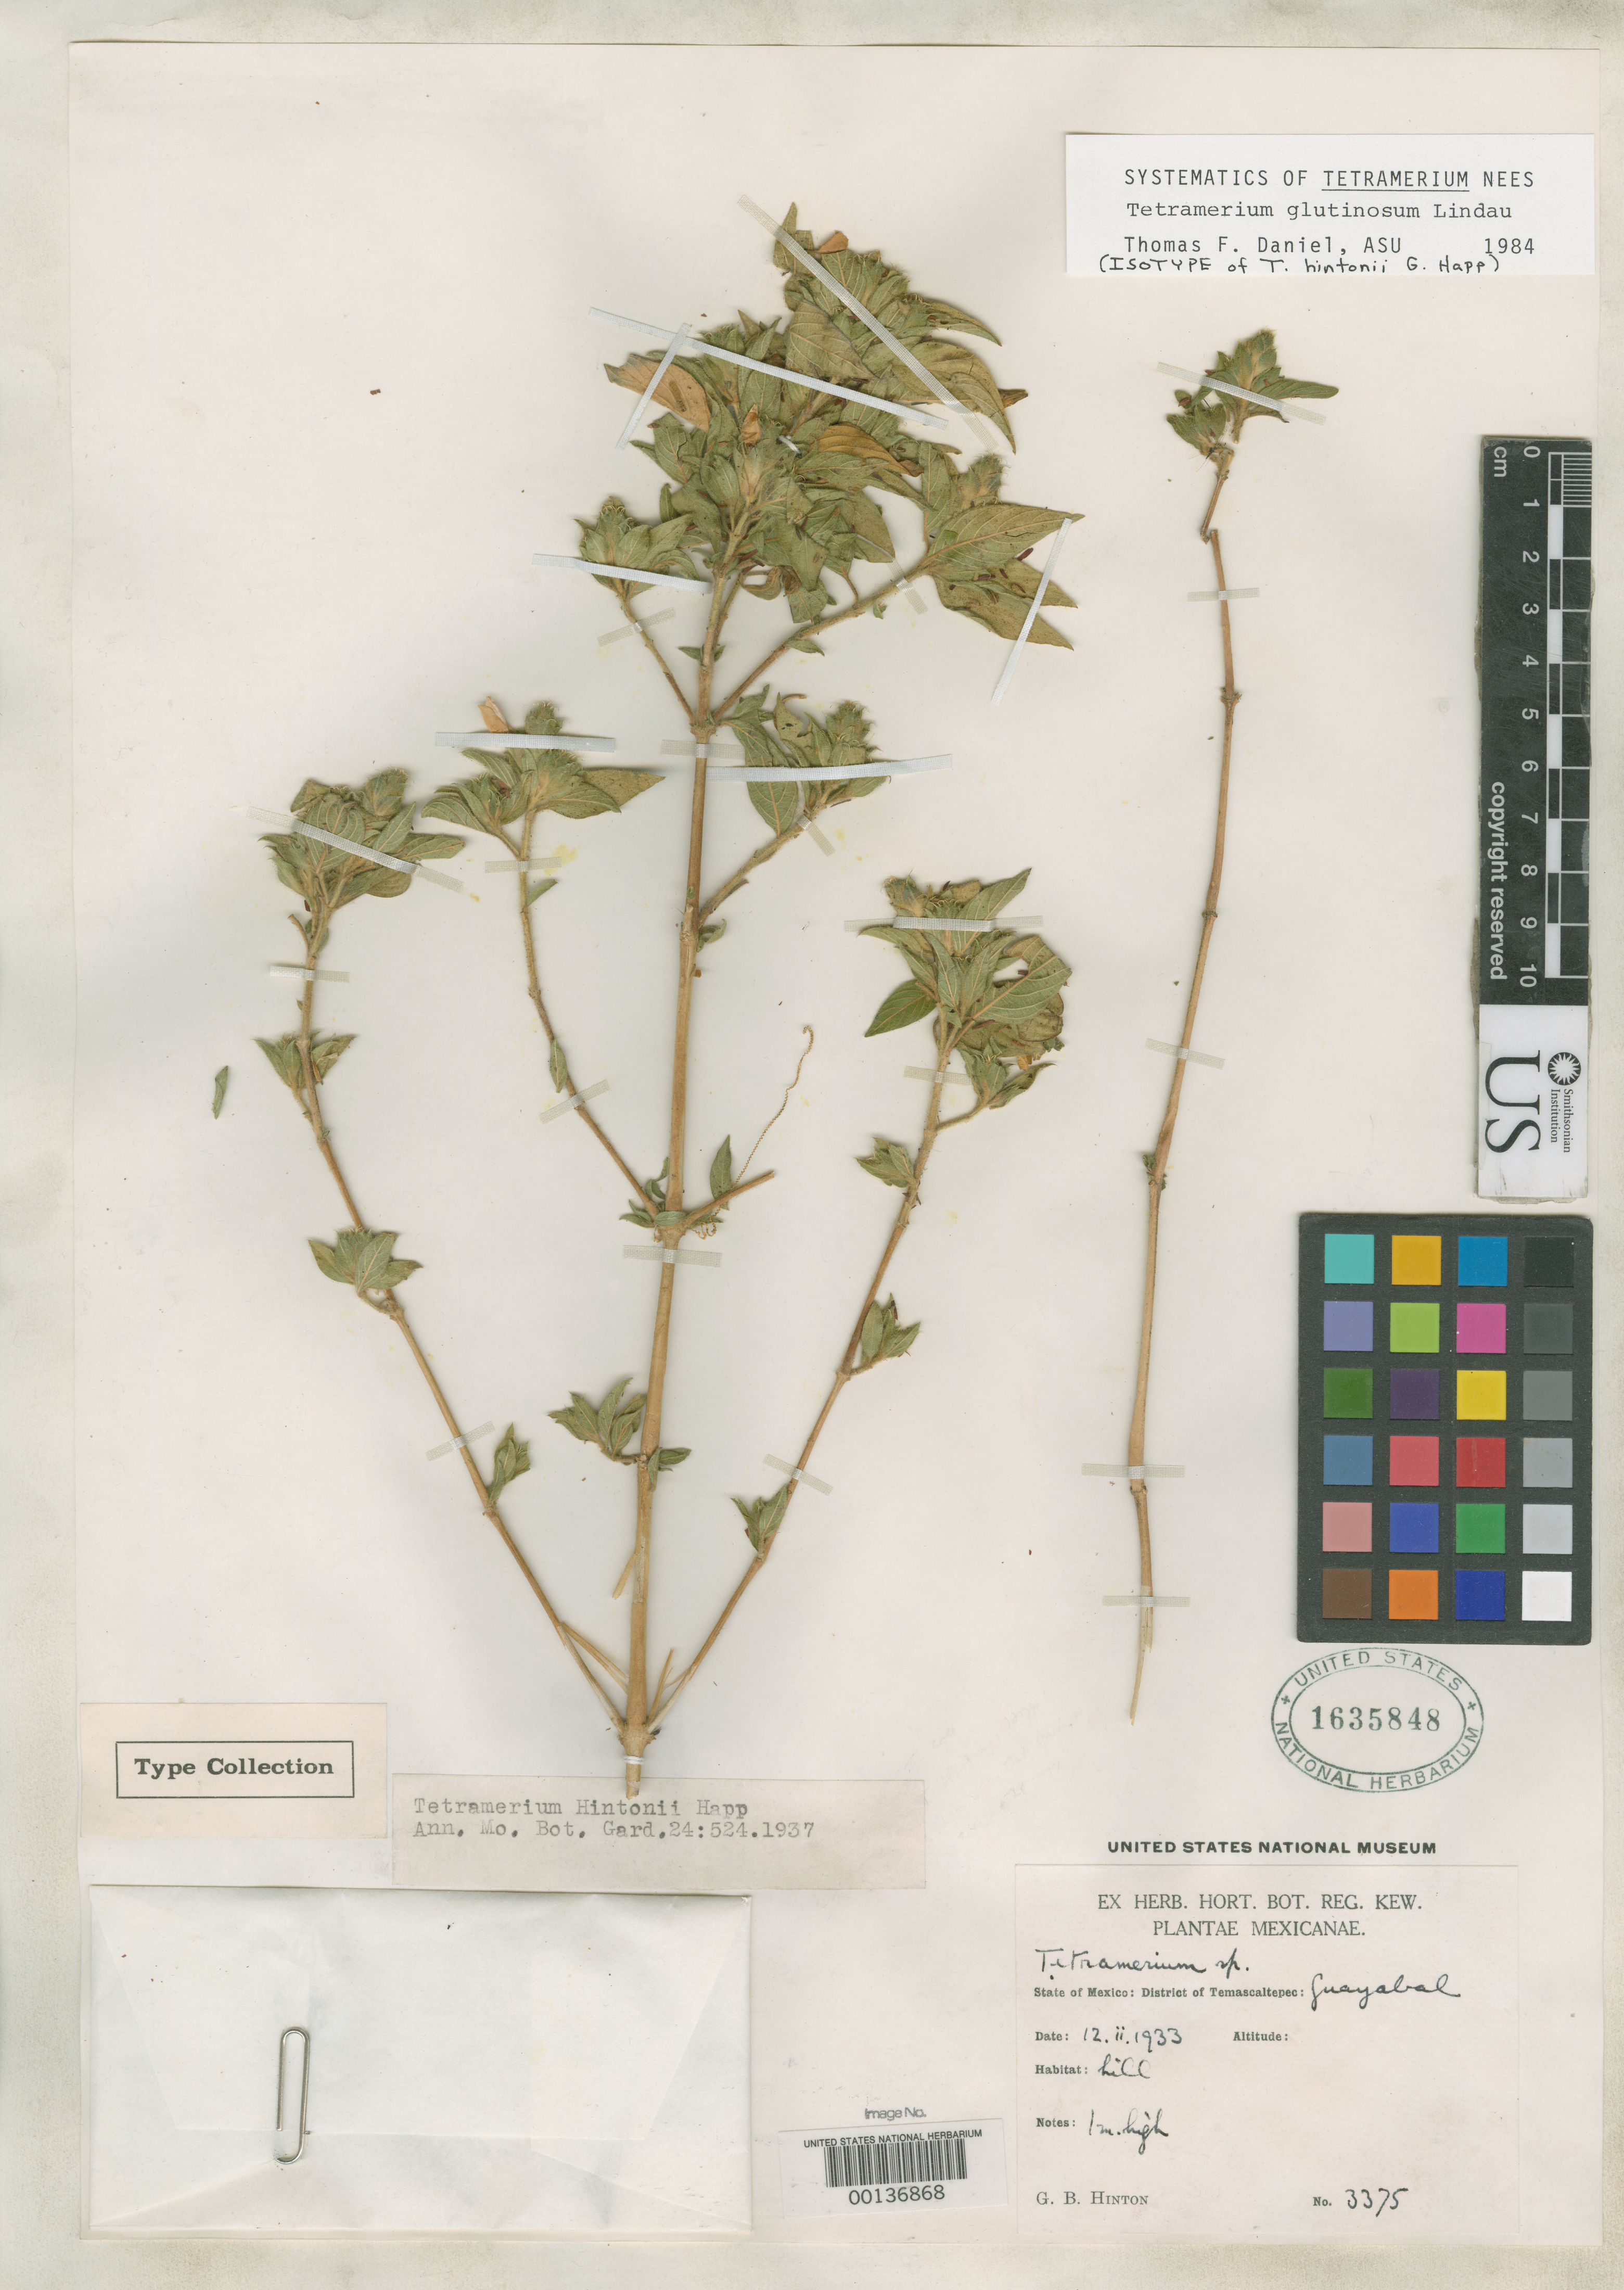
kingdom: Plantae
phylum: Tracheophyta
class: Magnoliopsida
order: Lamiales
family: Acanthaceae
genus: Tetramerium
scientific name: Tetramerium hintonii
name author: Happ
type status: Isotype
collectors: G. B. Hinton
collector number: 3375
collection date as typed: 12 Feb 1933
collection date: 1933-02-12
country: Mexico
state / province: México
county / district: Temascaltepec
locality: Guayabal.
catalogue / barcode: US 1635848